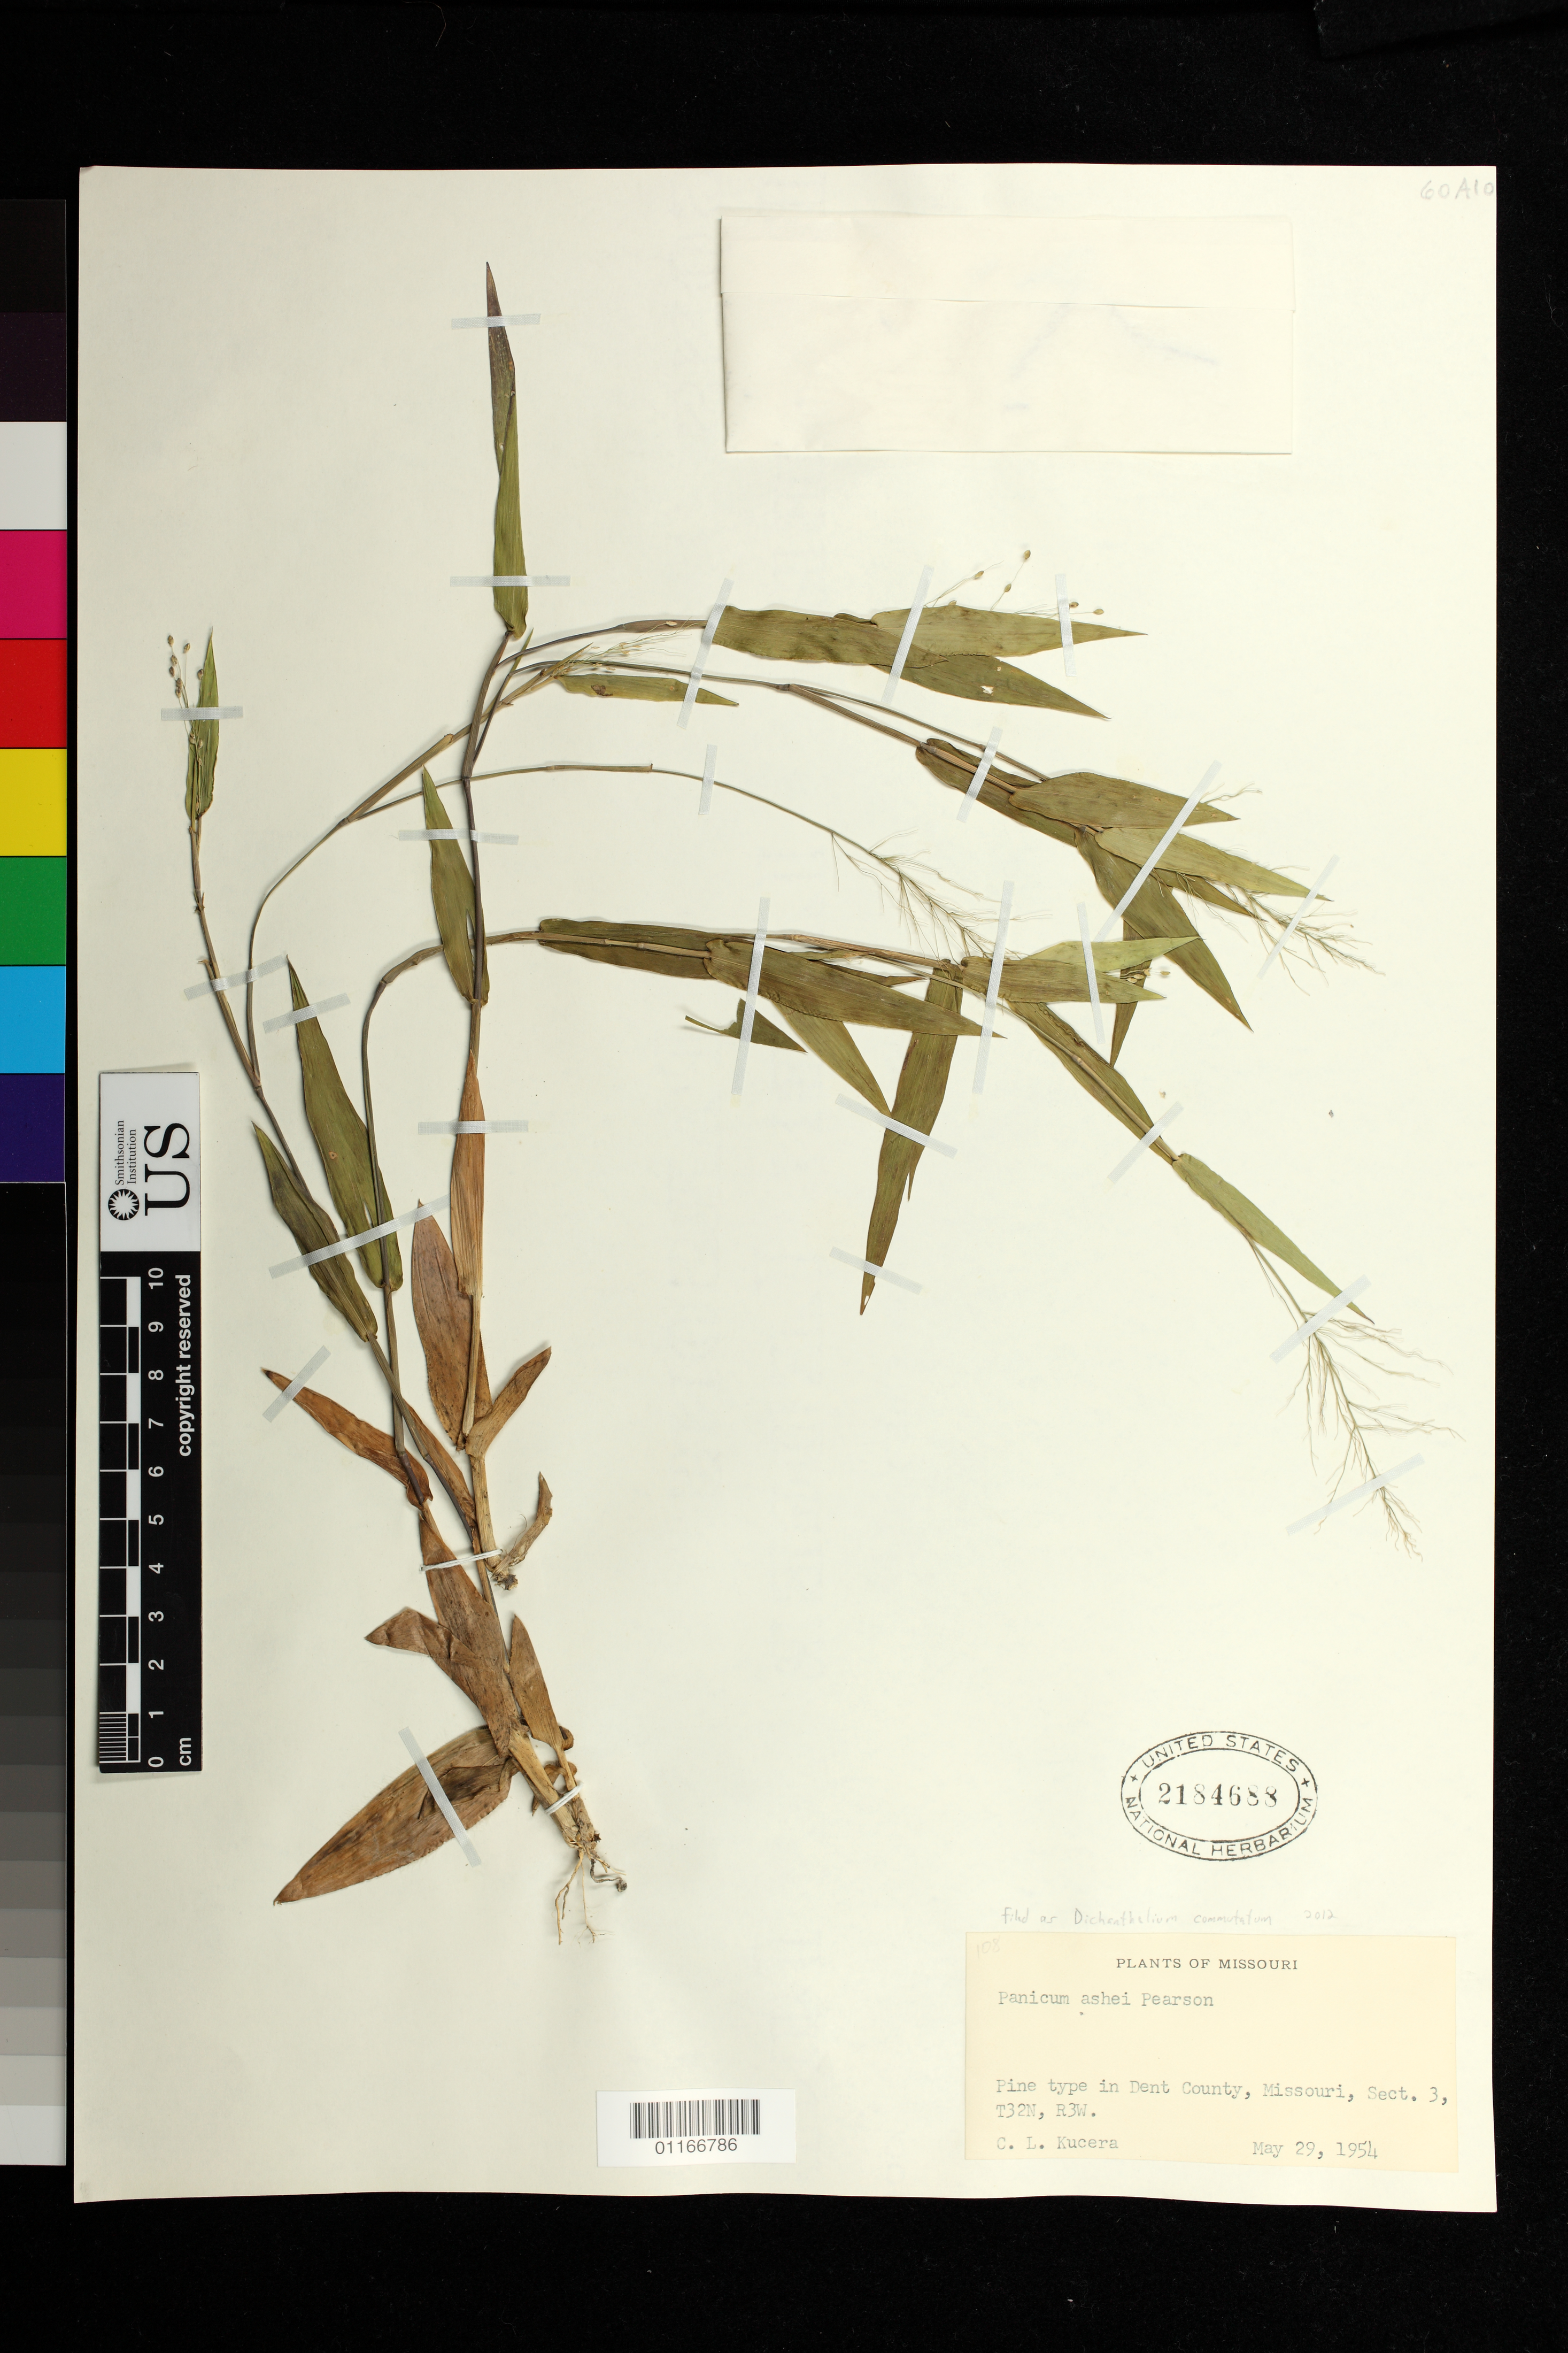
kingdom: Plantae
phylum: Tracheophyta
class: Liliopsida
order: Poales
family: Poaceae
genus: Dichanthelium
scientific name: Dichanthelium commutatum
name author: (Schult.) Gould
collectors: C. Kucera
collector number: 108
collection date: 1954-05-29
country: United States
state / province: Missouri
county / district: Dent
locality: Sect 3, T32N, R3W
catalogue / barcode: US 2184688